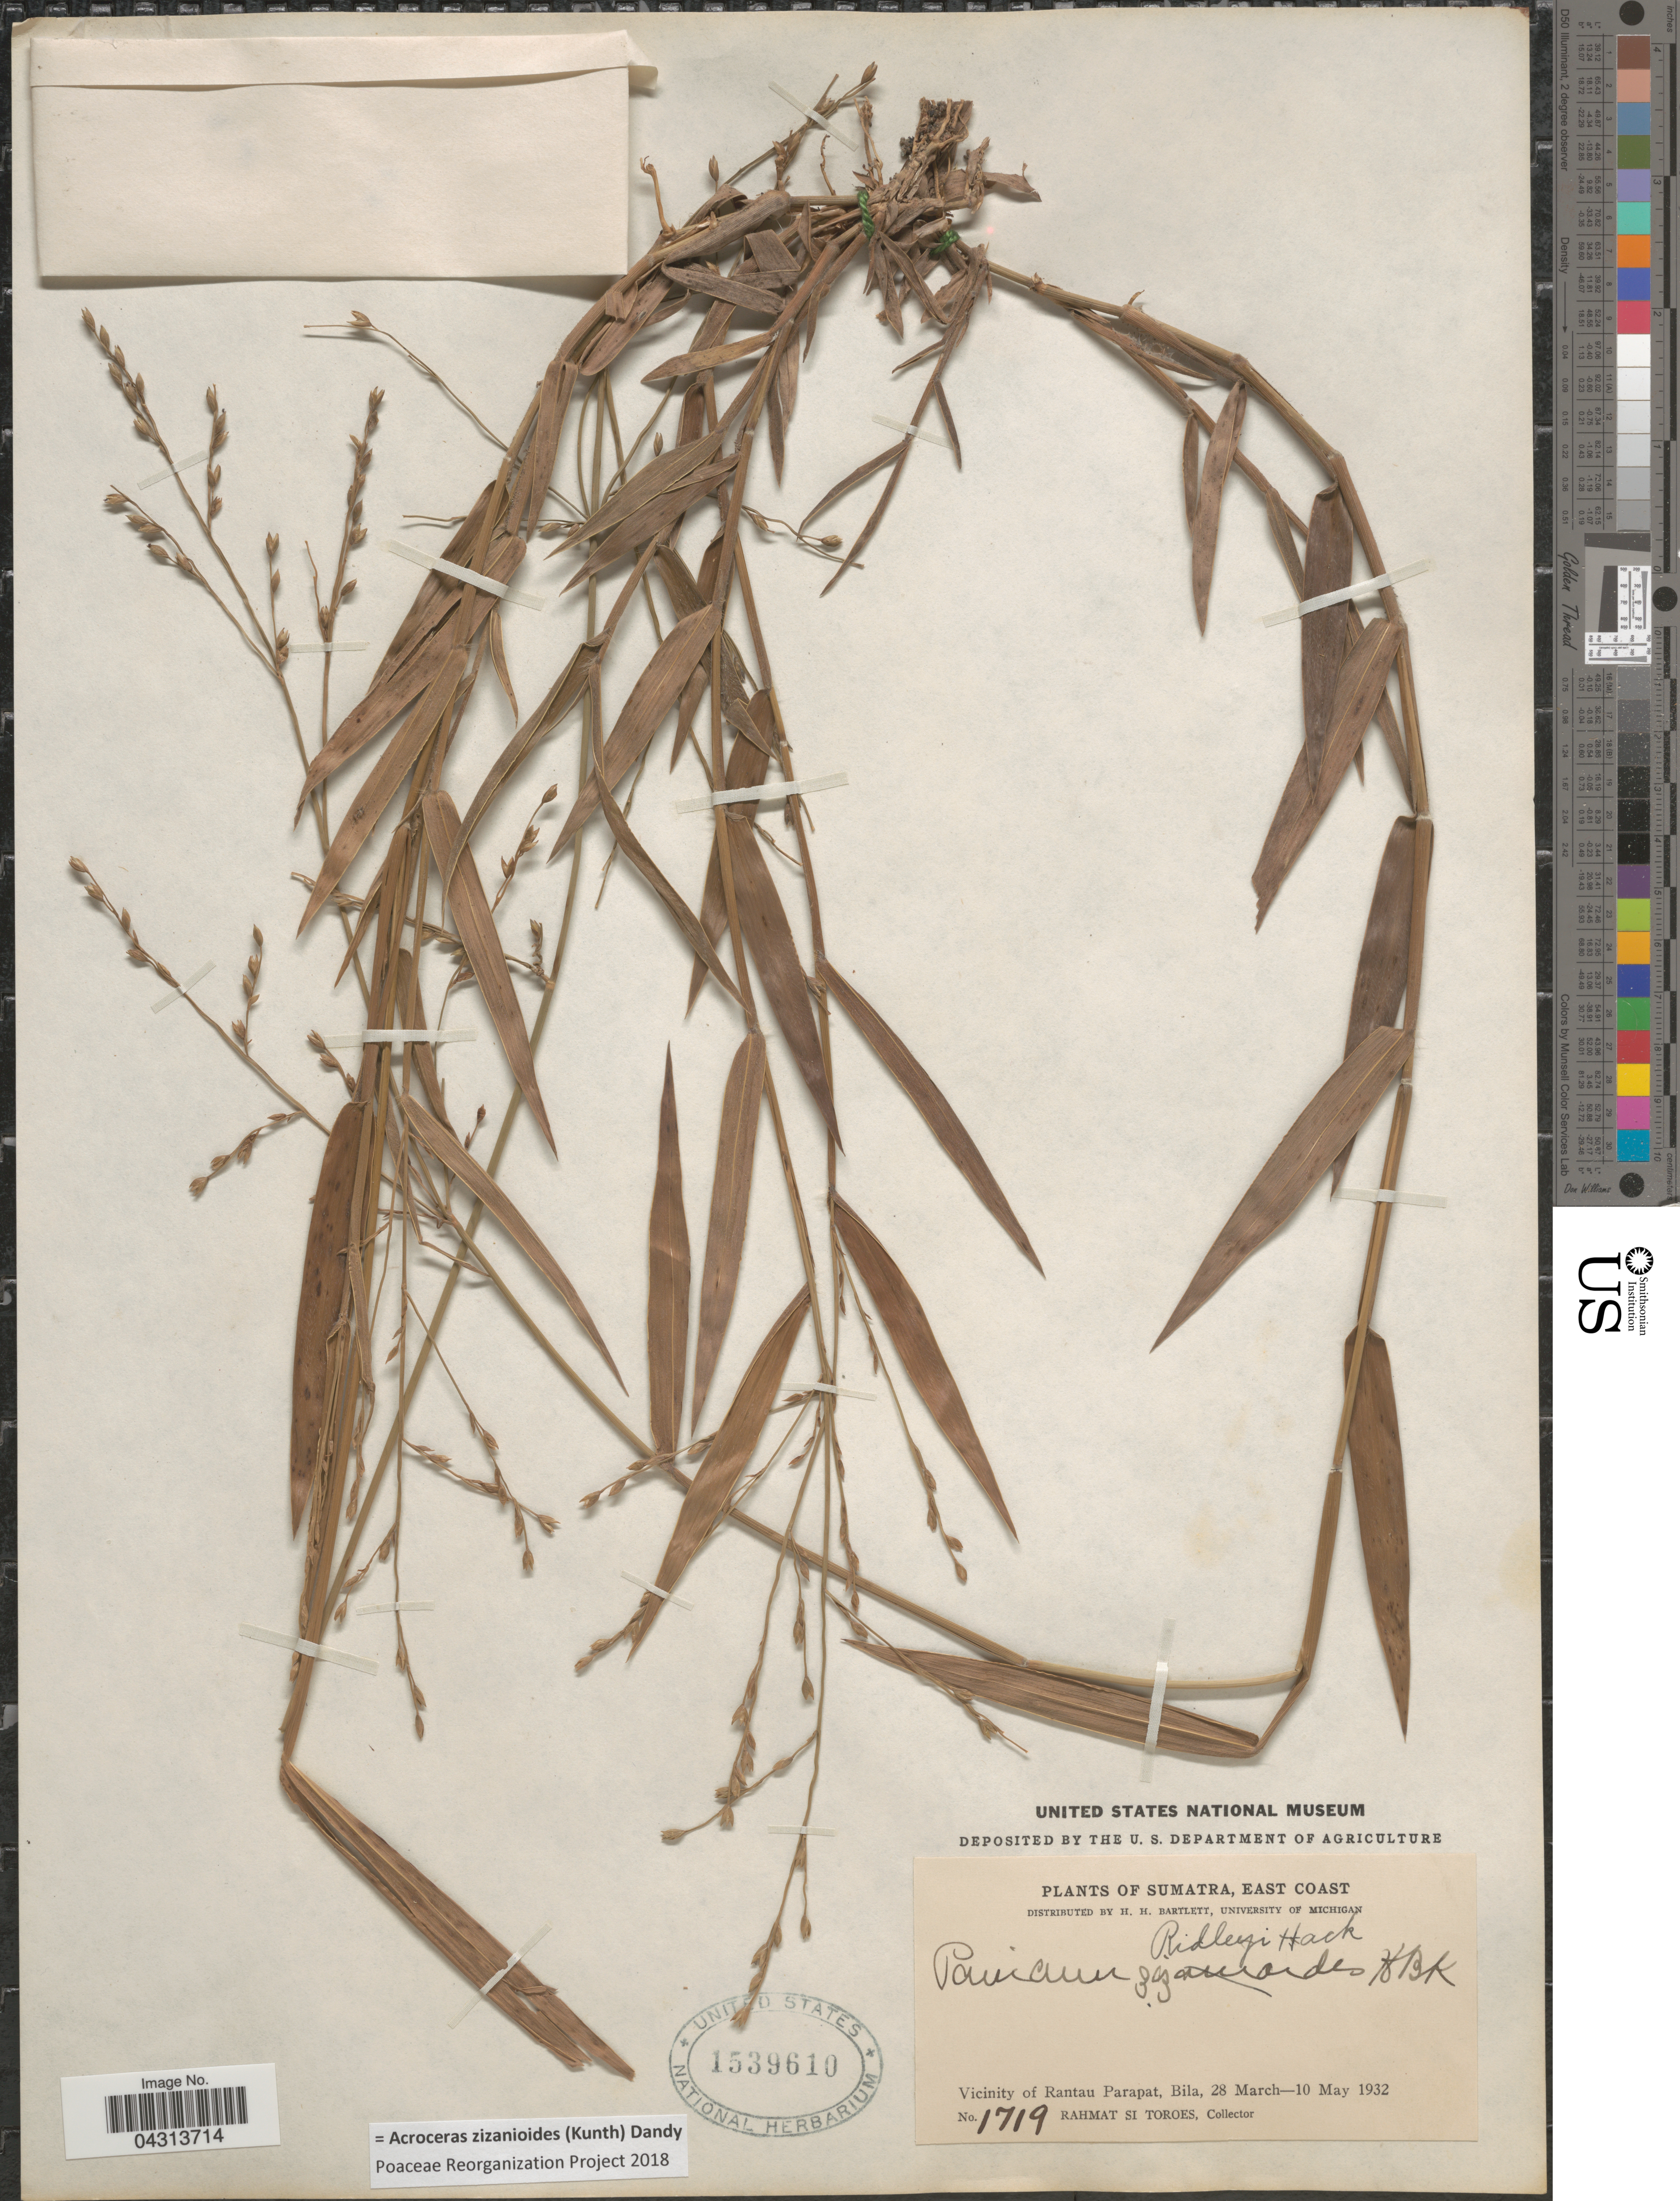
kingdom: Plantae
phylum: Tracheophyta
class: Liliopsida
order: Poales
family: Poaceae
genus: Acroceras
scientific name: Acroceras zizanioides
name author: (Kunth) Dandy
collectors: Rahmat Si Boeea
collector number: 1719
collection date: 1932-03-28/1932-05-10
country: Indonesia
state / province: Sumatra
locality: East Coast. Vicinity of Rantau Parapat, Bila.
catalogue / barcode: US 1539610